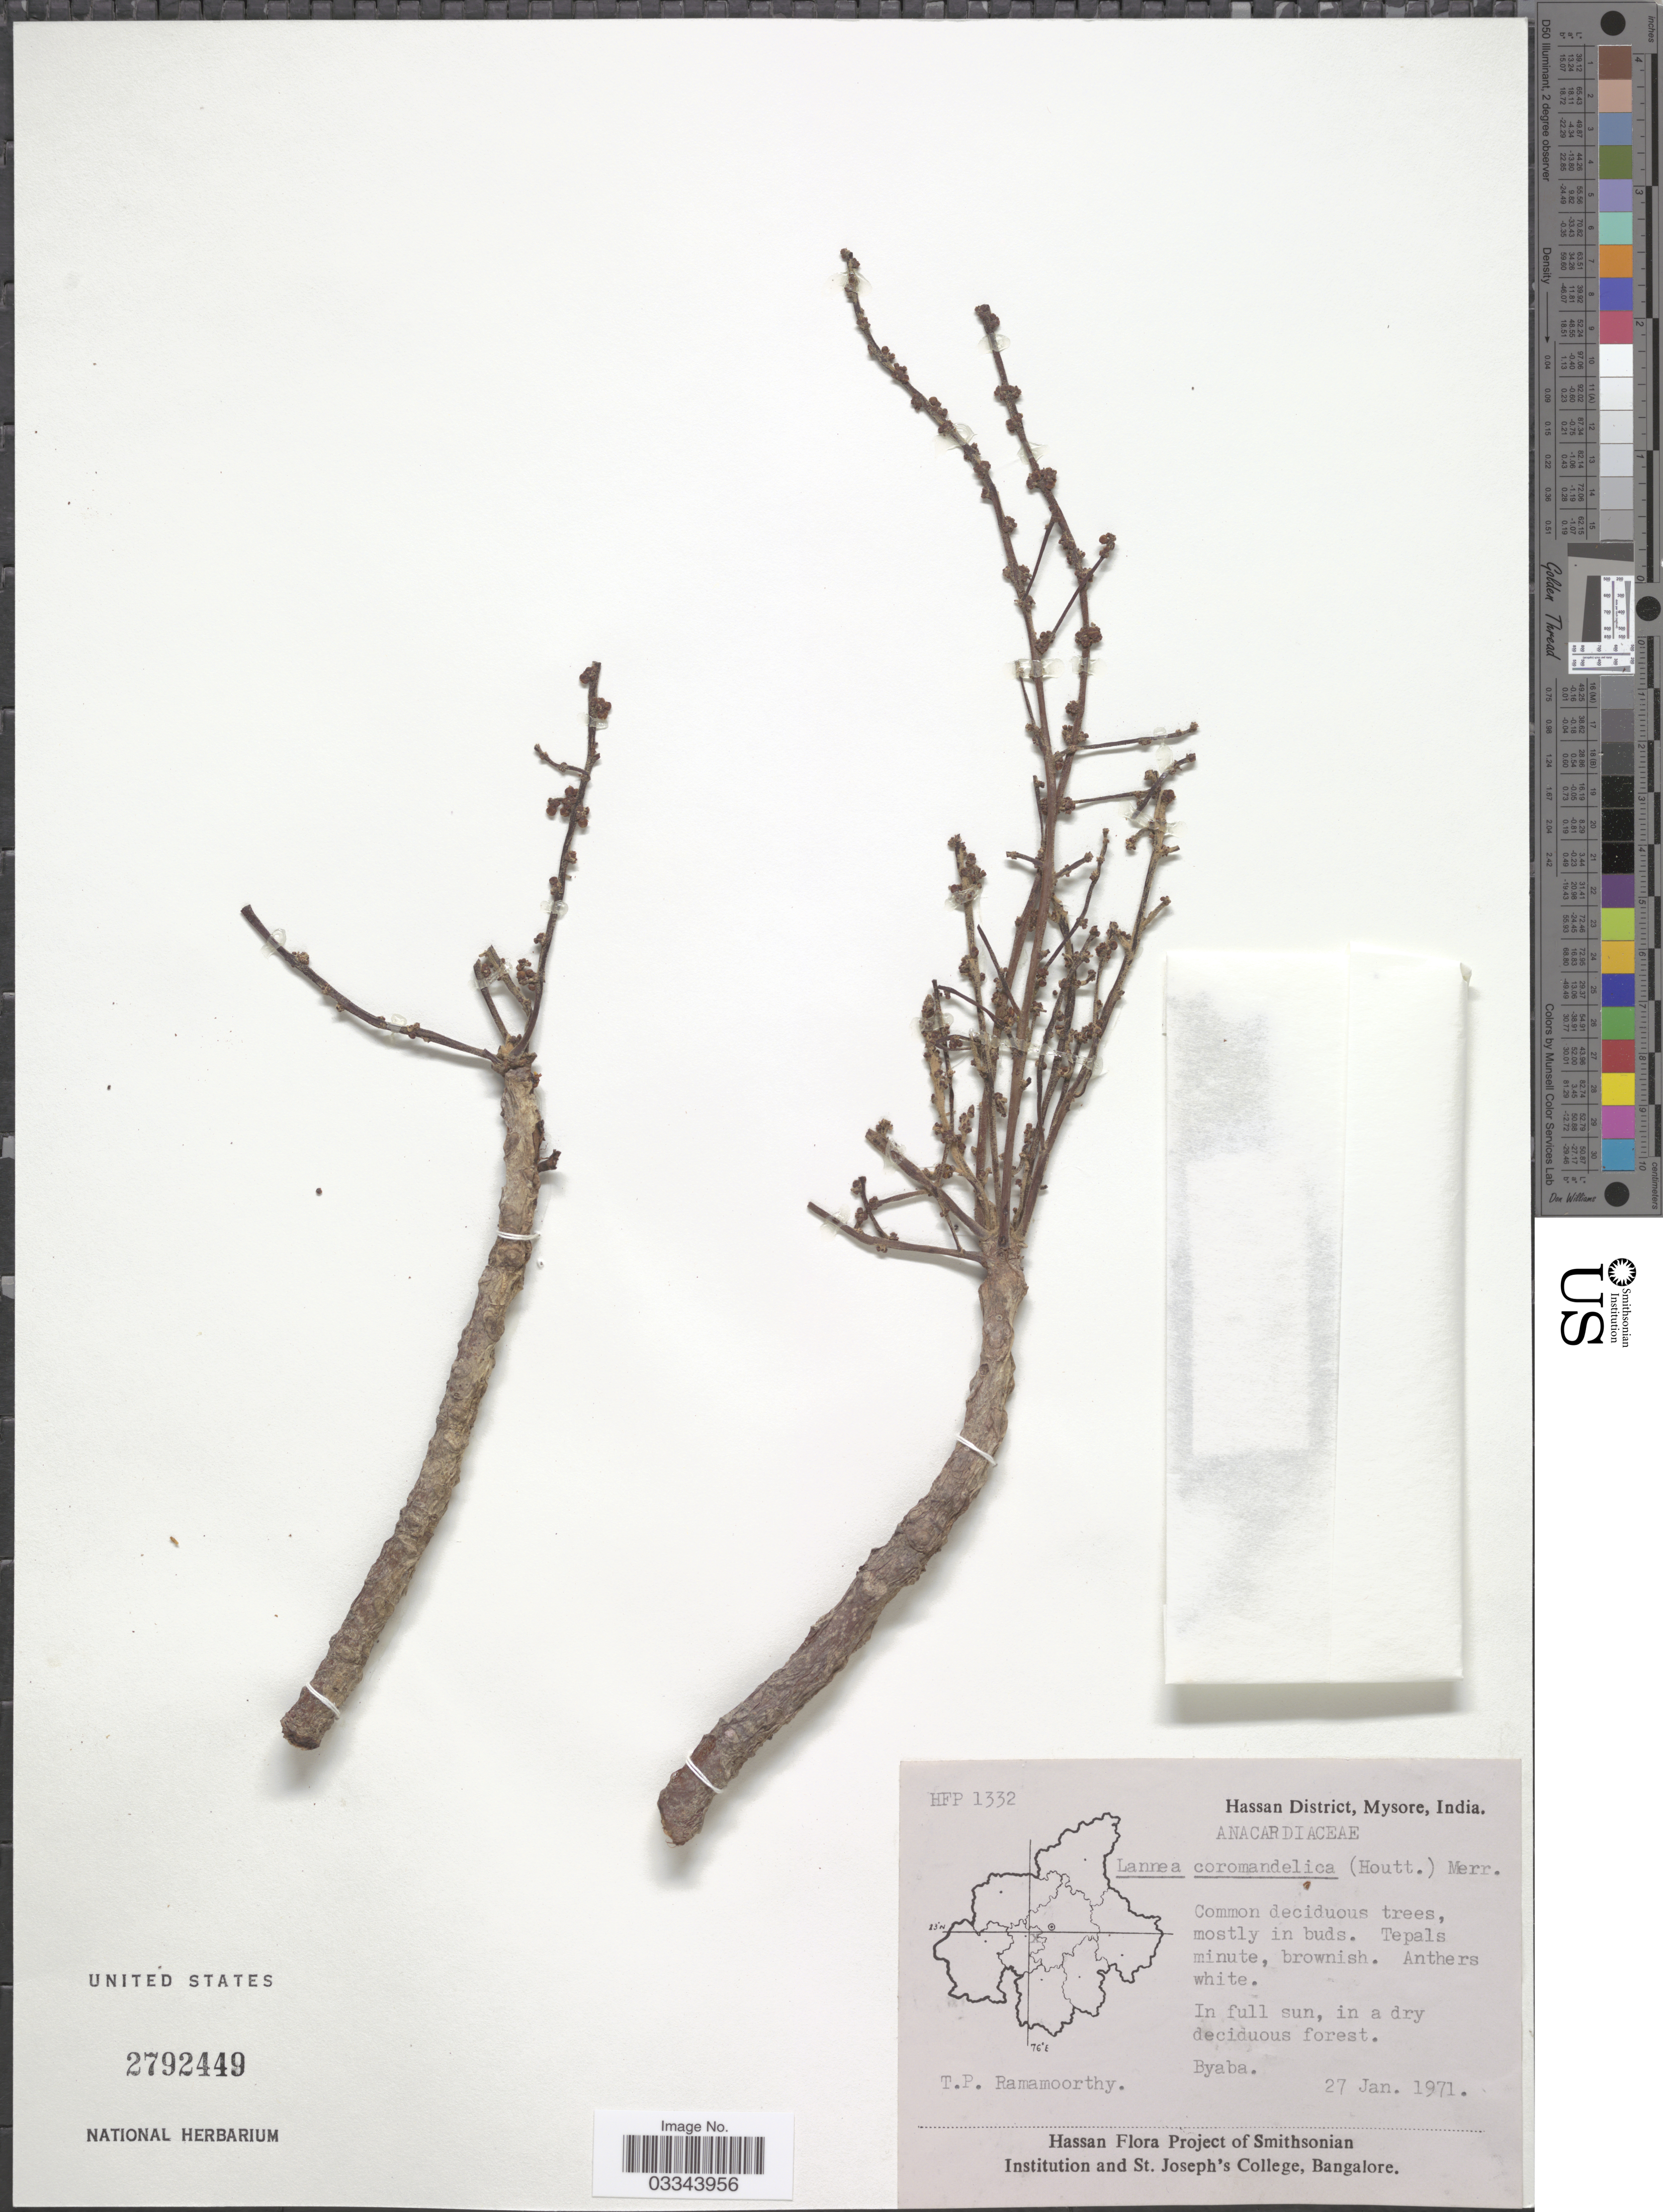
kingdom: Plantae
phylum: Tracheophyta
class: Magnoliopsida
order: Sapindales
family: Anacardiaceae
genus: Lannea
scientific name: Lannea coromandelica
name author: (Houtt.) Merr.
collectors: T. P. Ramamoorthy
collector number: HFP1332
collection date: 1971-01-27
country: India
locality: Hassan District, Mysore, Byaba.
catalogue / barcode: US 2792449